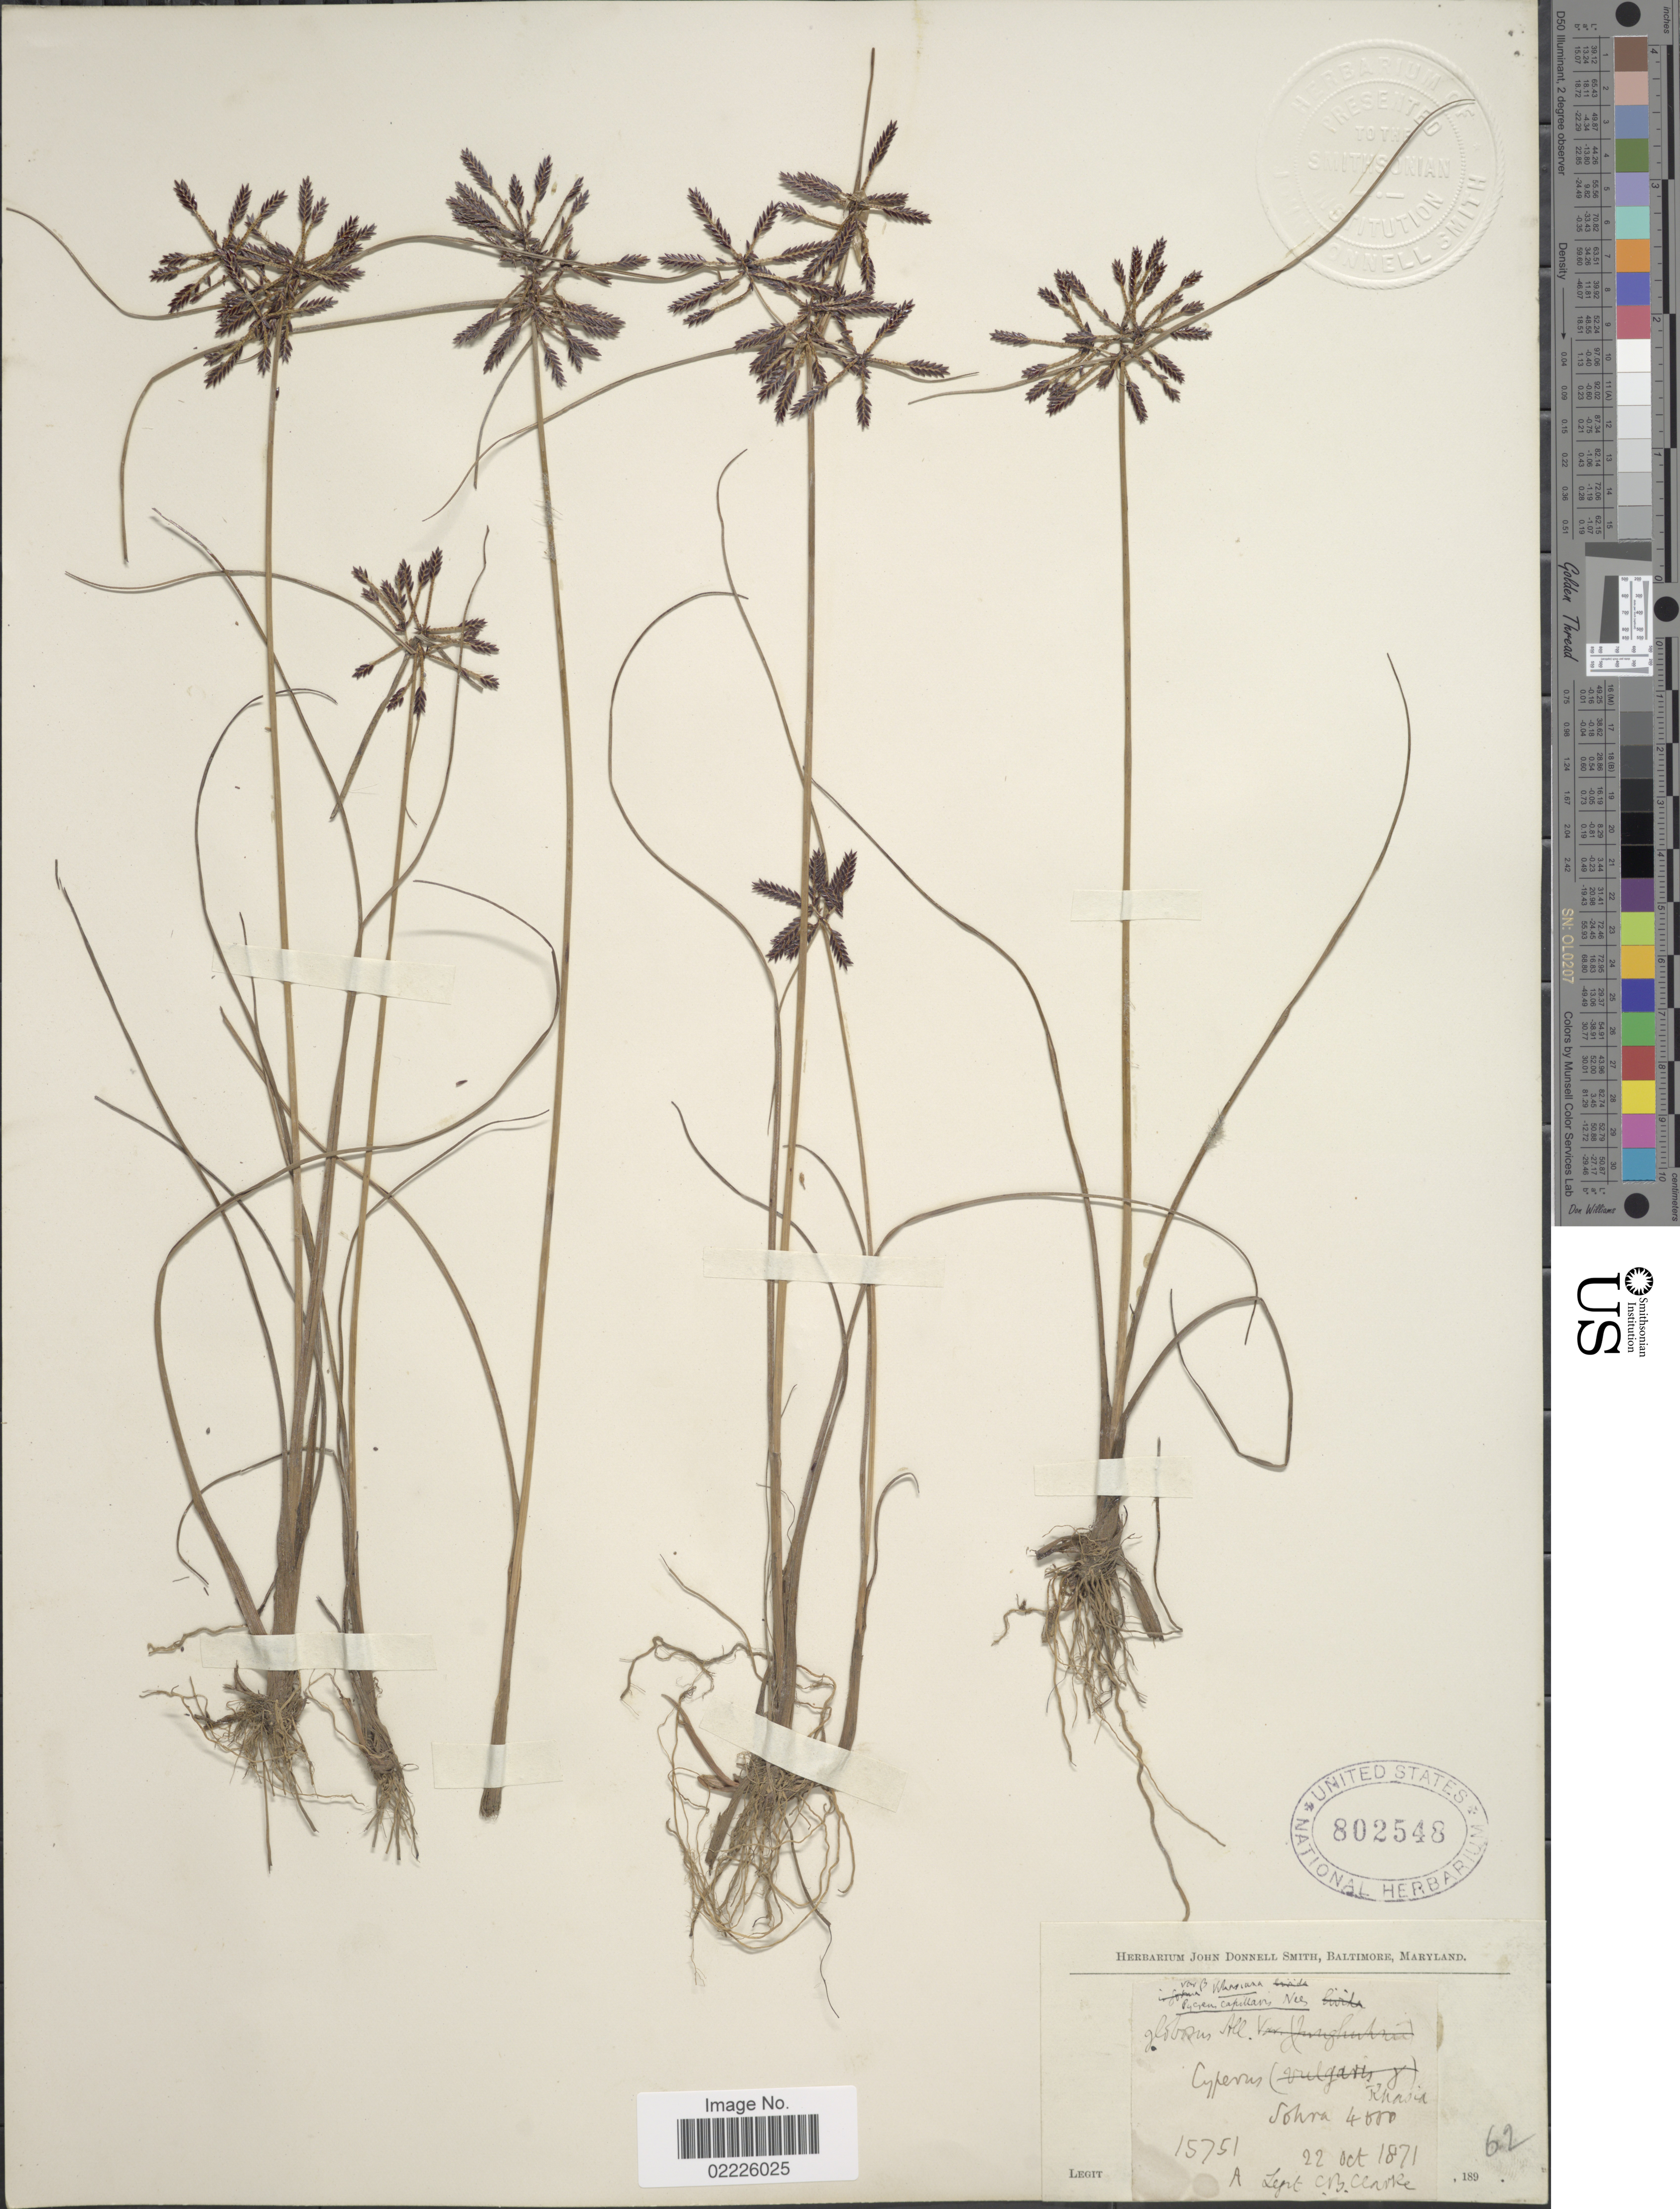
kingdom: Plantae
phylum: Tracheophyta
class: Liliopsida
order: Poales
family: Cyperaceae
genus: Cyperus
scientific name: Cyperus flavidus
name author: Retz.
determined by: Strong, Mark T., (BOT), Smithsonian Institution - National Museum of Natural History (UNITED STATES)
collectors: C. B. Clarke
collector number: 15751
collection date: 1871-10-22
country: India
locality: Khasia, Sohra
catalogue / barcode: US 802548